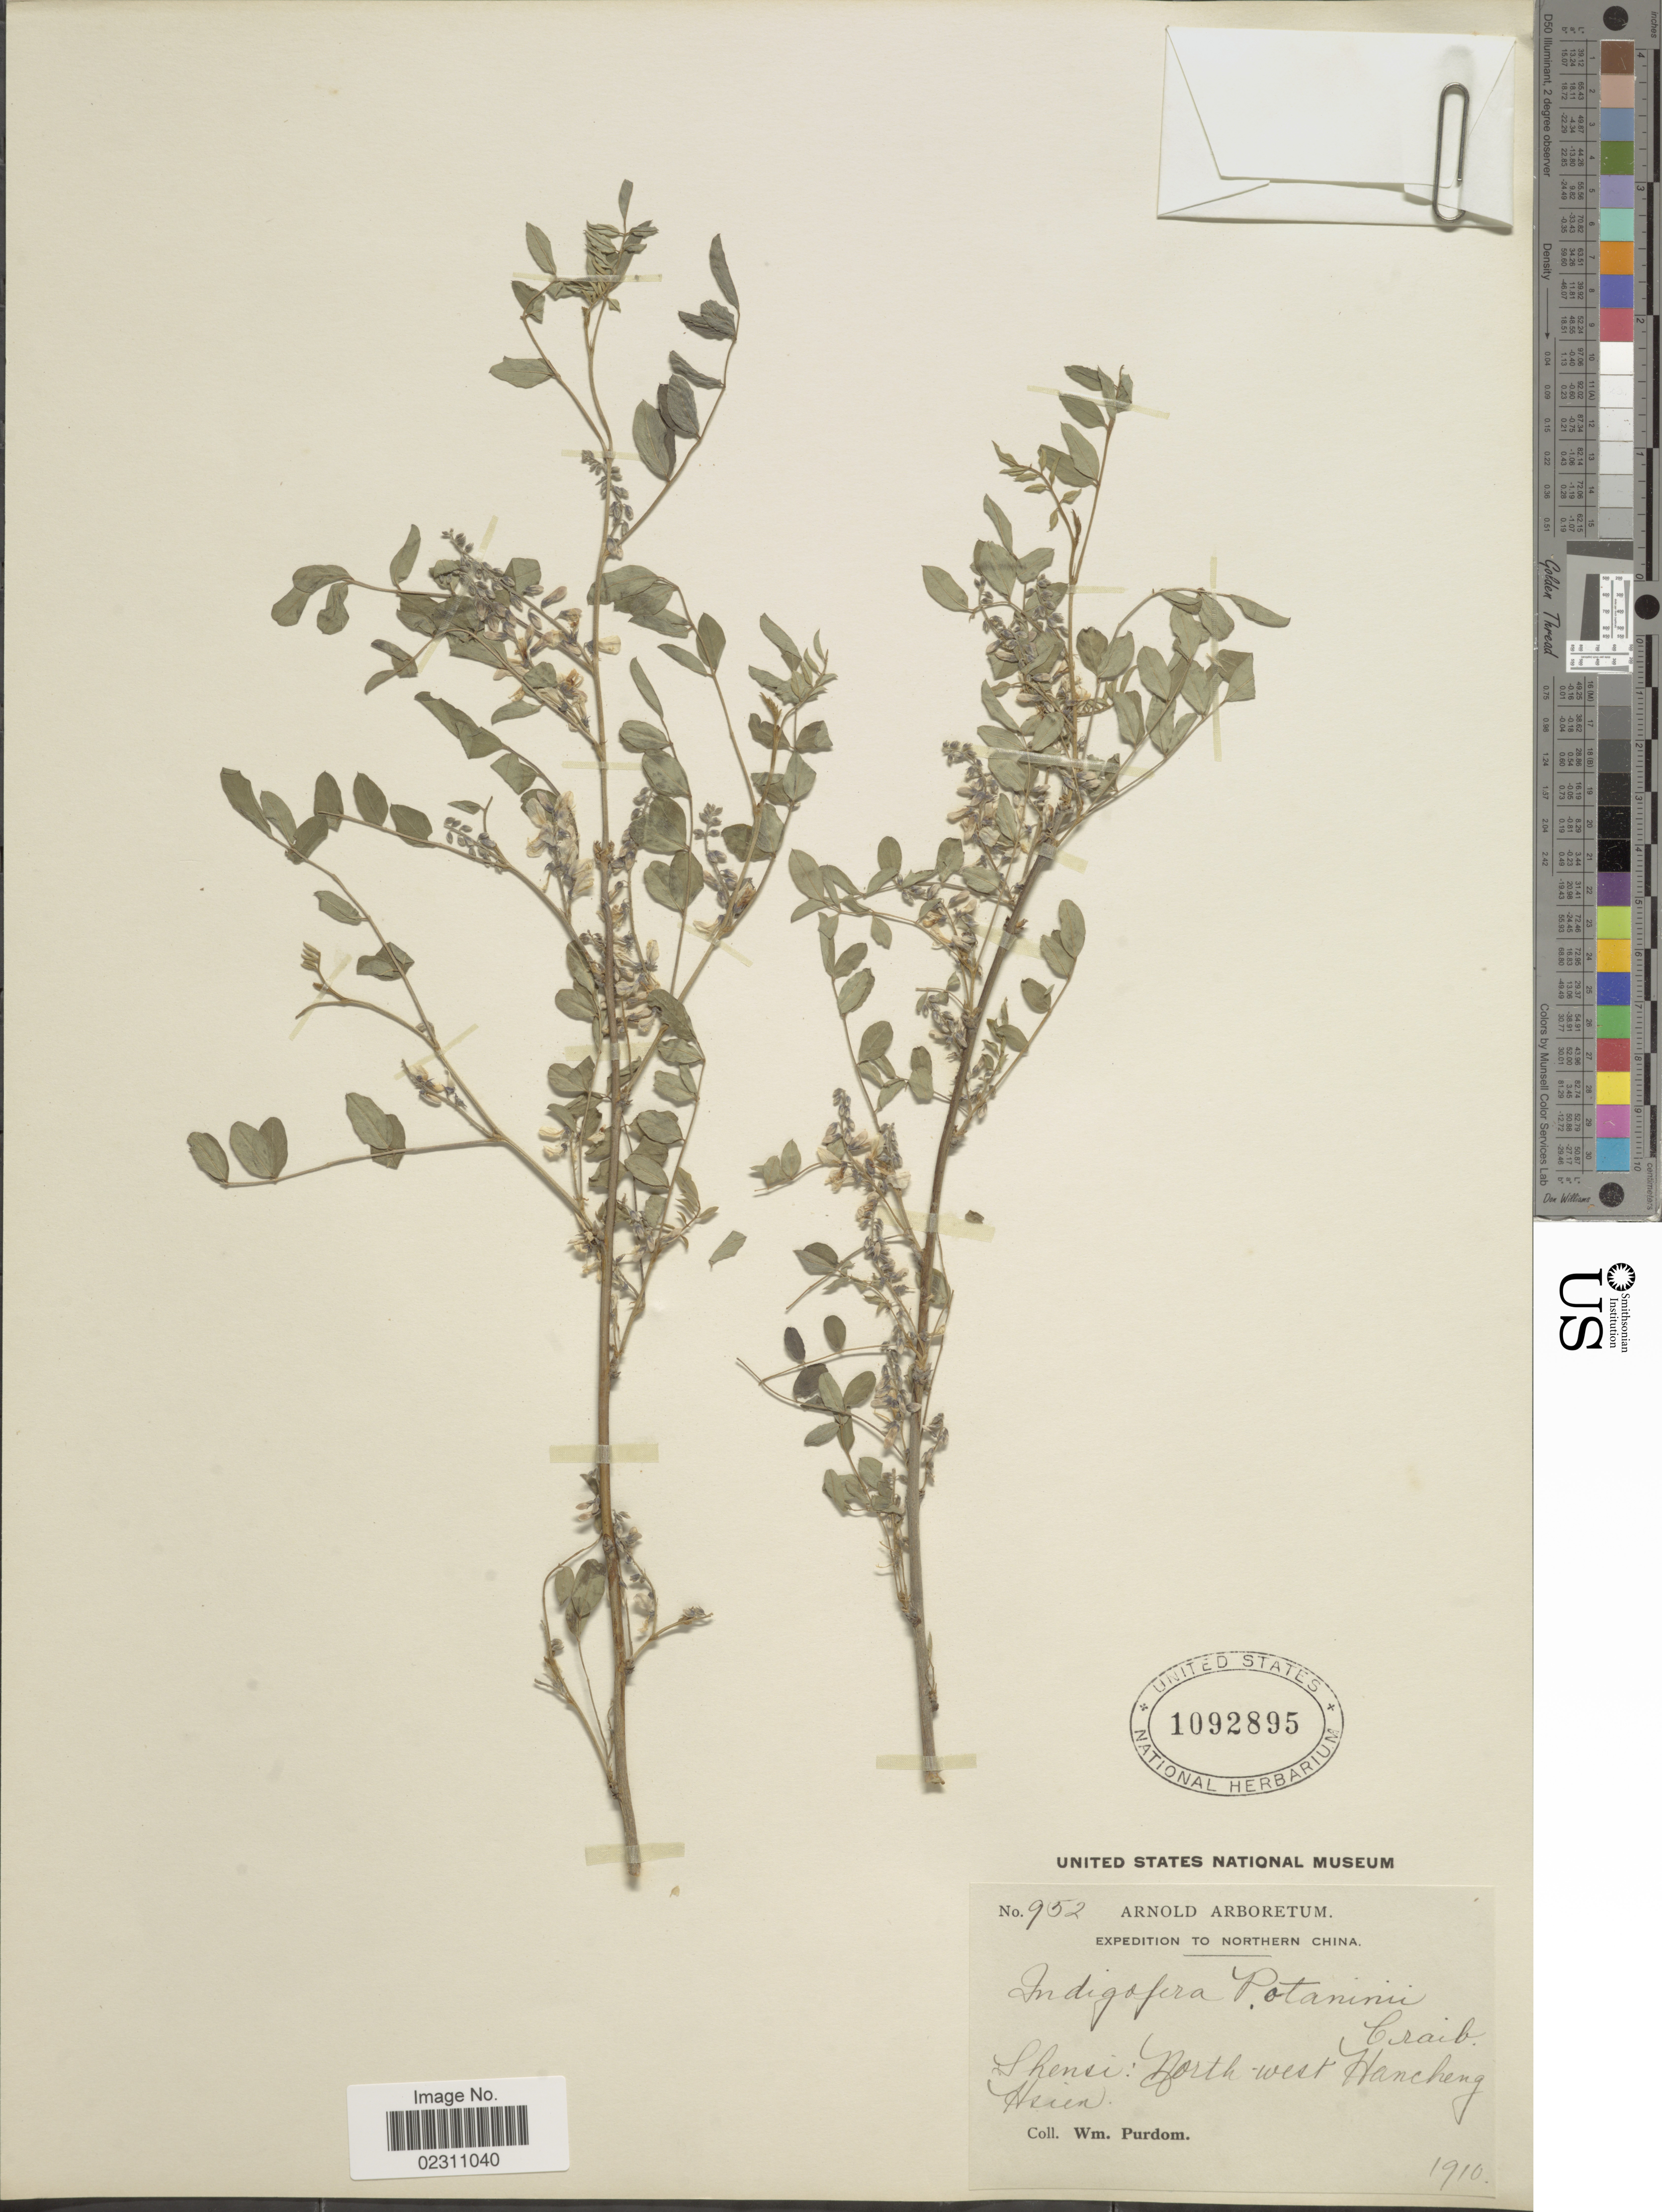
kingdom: Plantae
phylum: Tracheophyta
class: Magnoliopsida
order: Fabales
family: Fabaceae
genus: Indigofera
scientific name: Indigofera potaninii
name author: Craib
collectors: W. Purdom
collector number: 952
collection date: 1910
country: China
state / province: Shaanxi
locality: Northern China, North-west Hancheng Hsien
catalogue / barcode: US 1092895